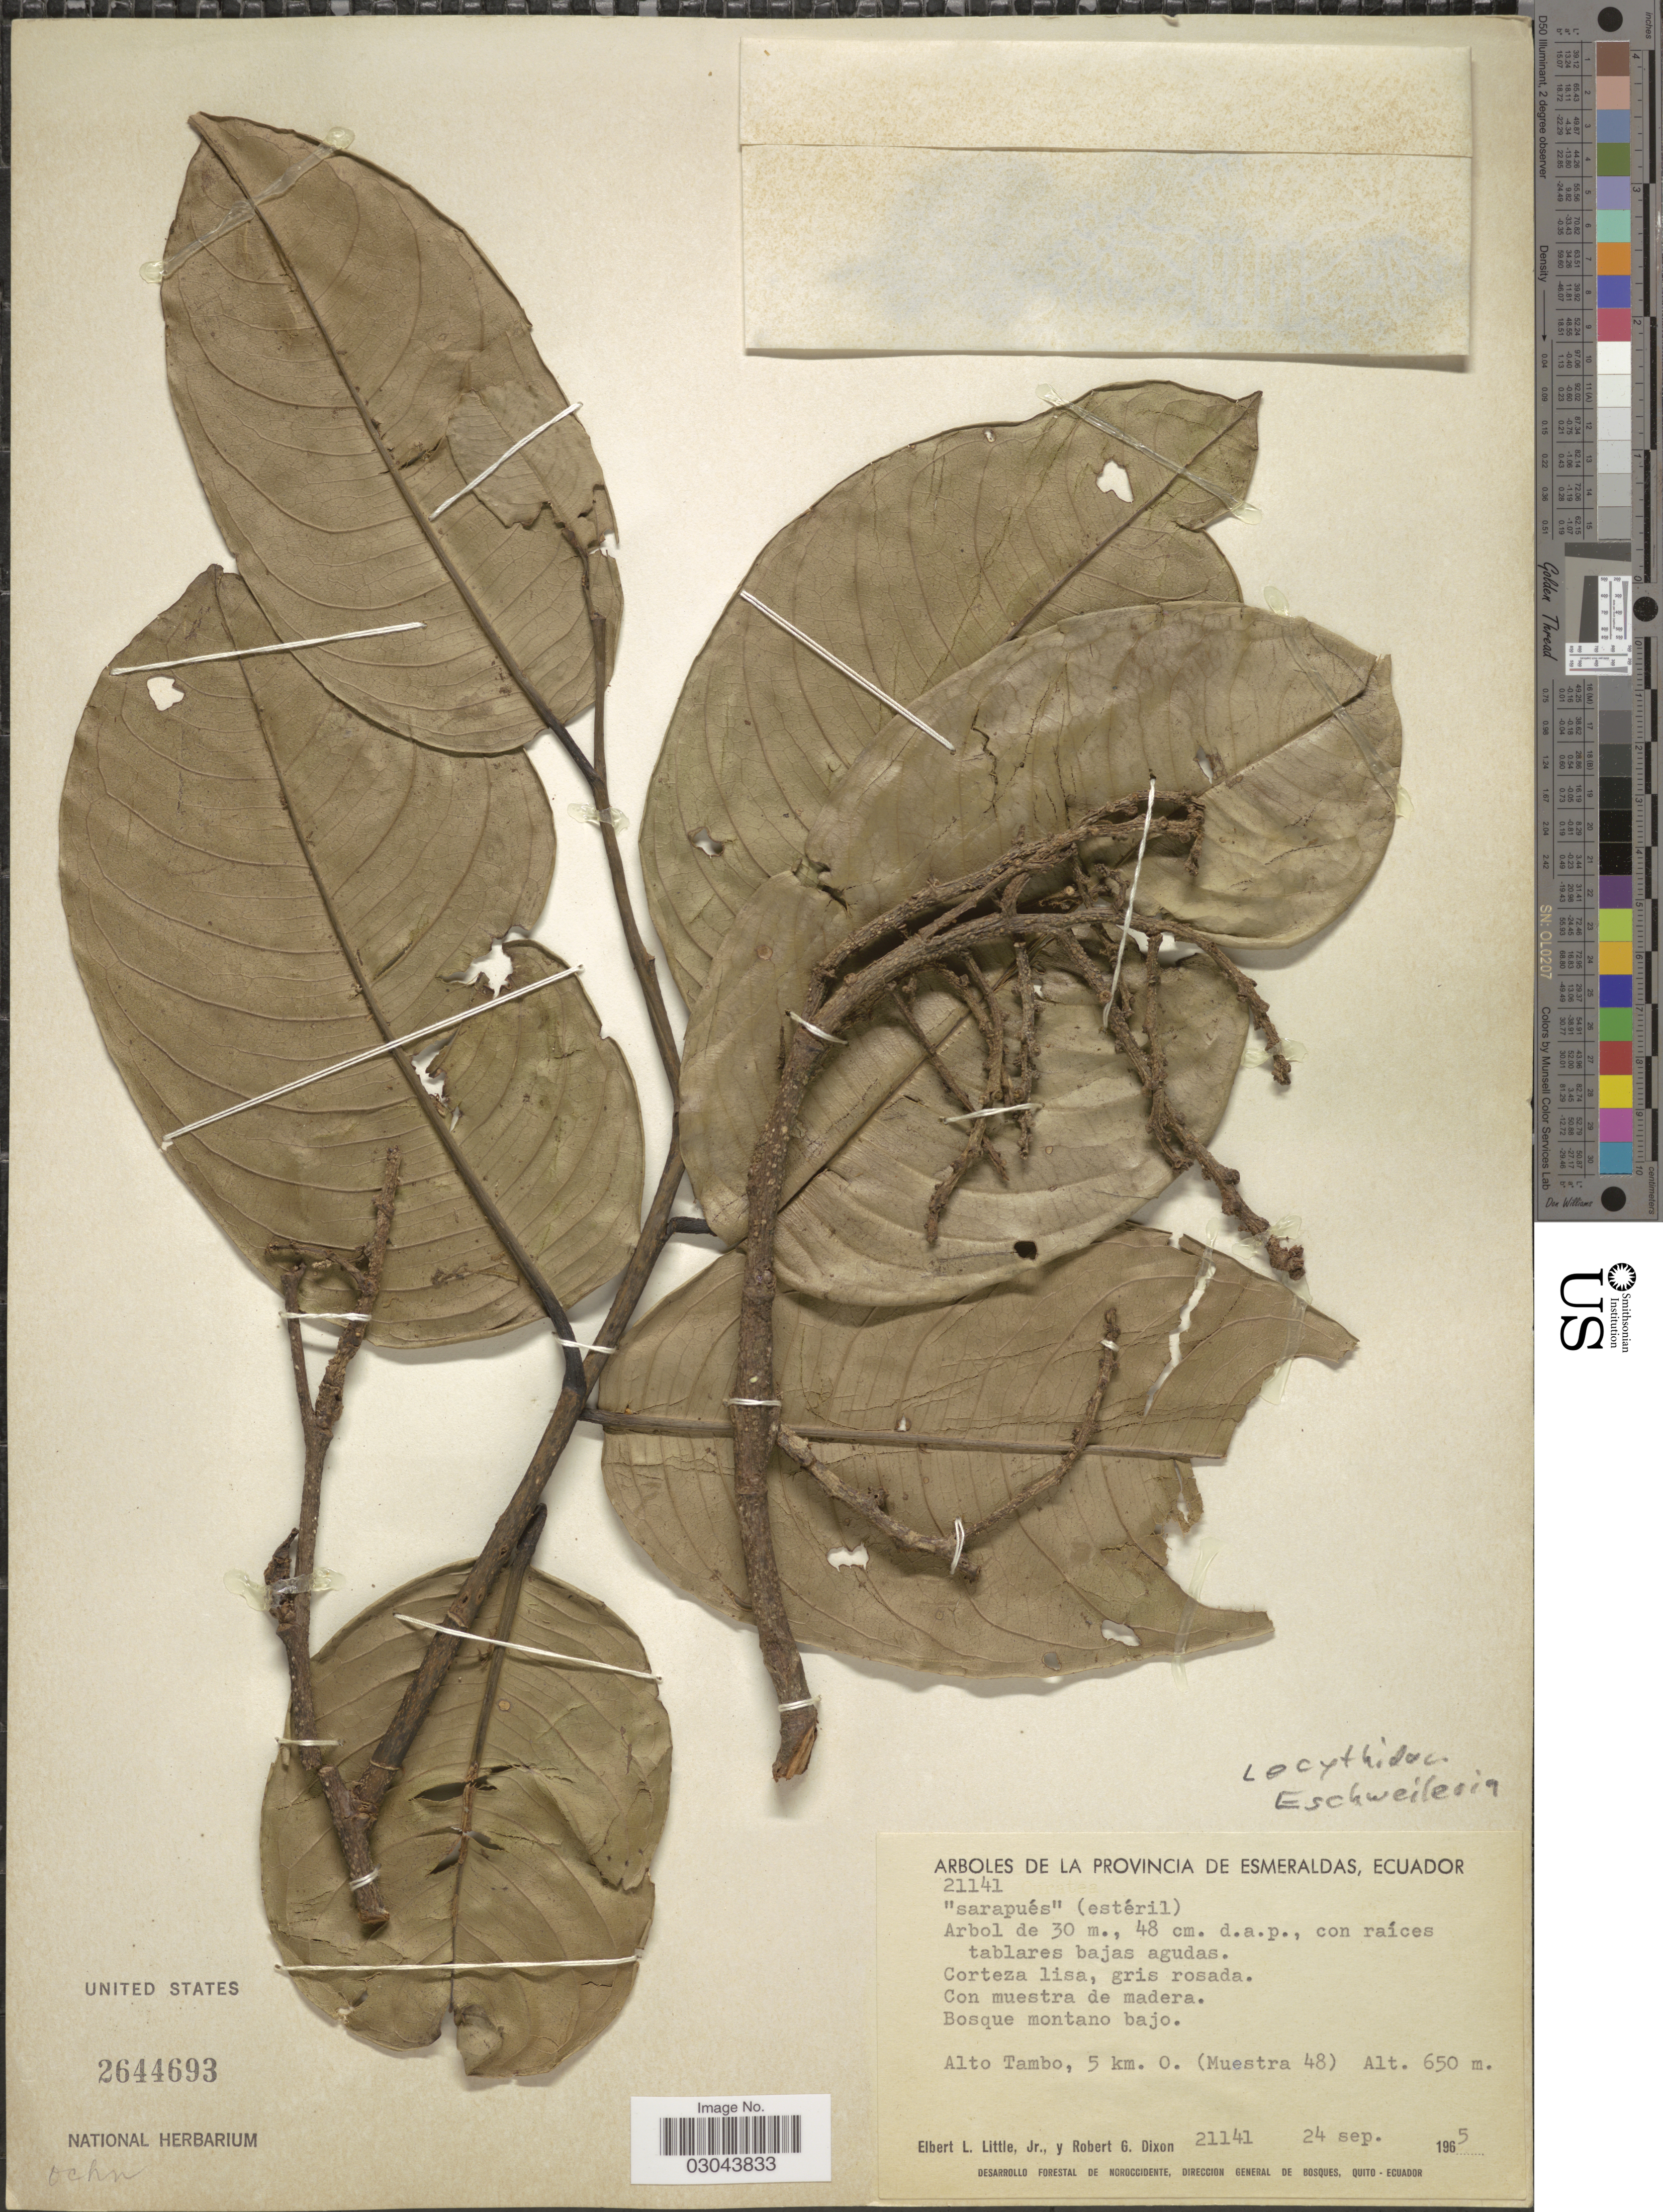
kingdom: Plantae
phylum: Tracheophyta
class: Magnoliopsida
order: Ericales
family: Lecythidaceae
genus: Eschweilera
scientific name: Eschweilera sp.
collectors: E. L. Little & R. G. Dixon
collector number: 21141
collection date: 1965-09-24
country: Ecuador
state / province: Esmeraldas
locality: Alto Tambo, 5 km. O. (Muestra 48).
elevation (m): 650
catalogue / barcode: US 2644693